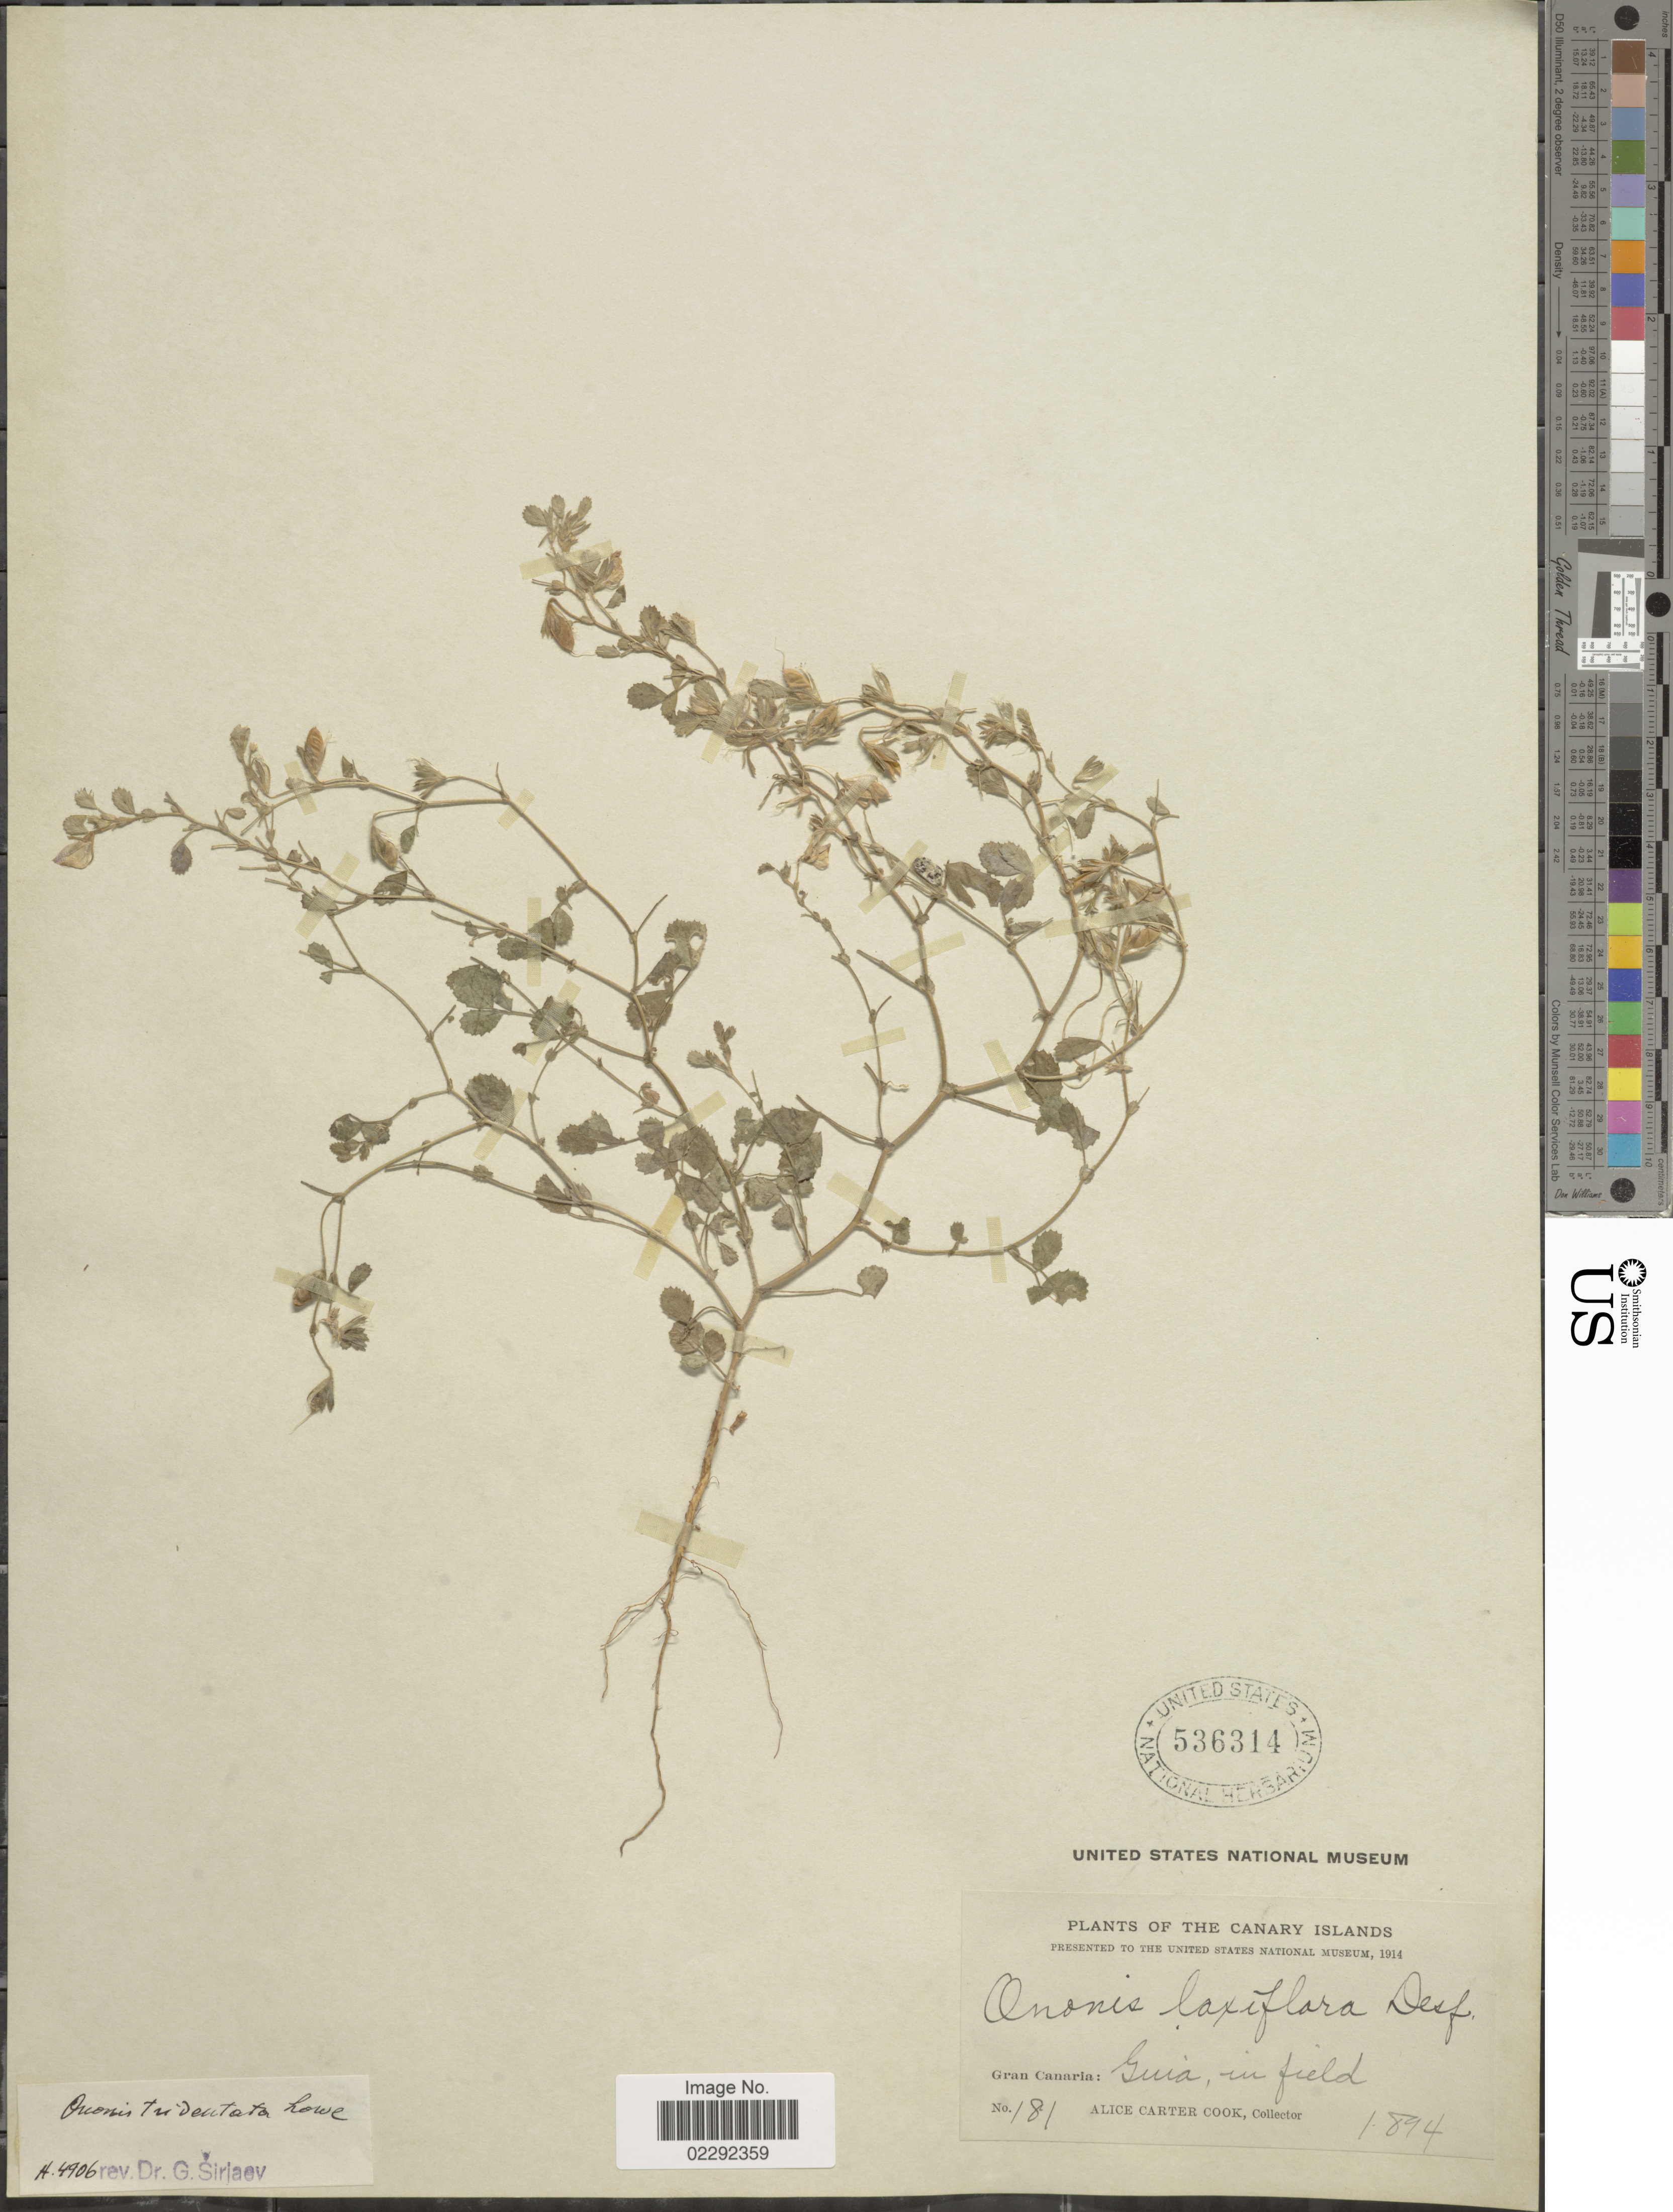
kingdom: Plantae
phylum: Tracheophyta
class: Magnoliopsida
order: Fabales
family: Fabaceae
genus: Ononis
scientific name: Ononis tridentata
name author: L.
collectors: Alice C. Cook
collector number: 181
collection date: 1894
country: Spain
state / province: Canarias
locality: Gran Canaria: Guia. Canary Islands.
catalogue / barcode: US 536314